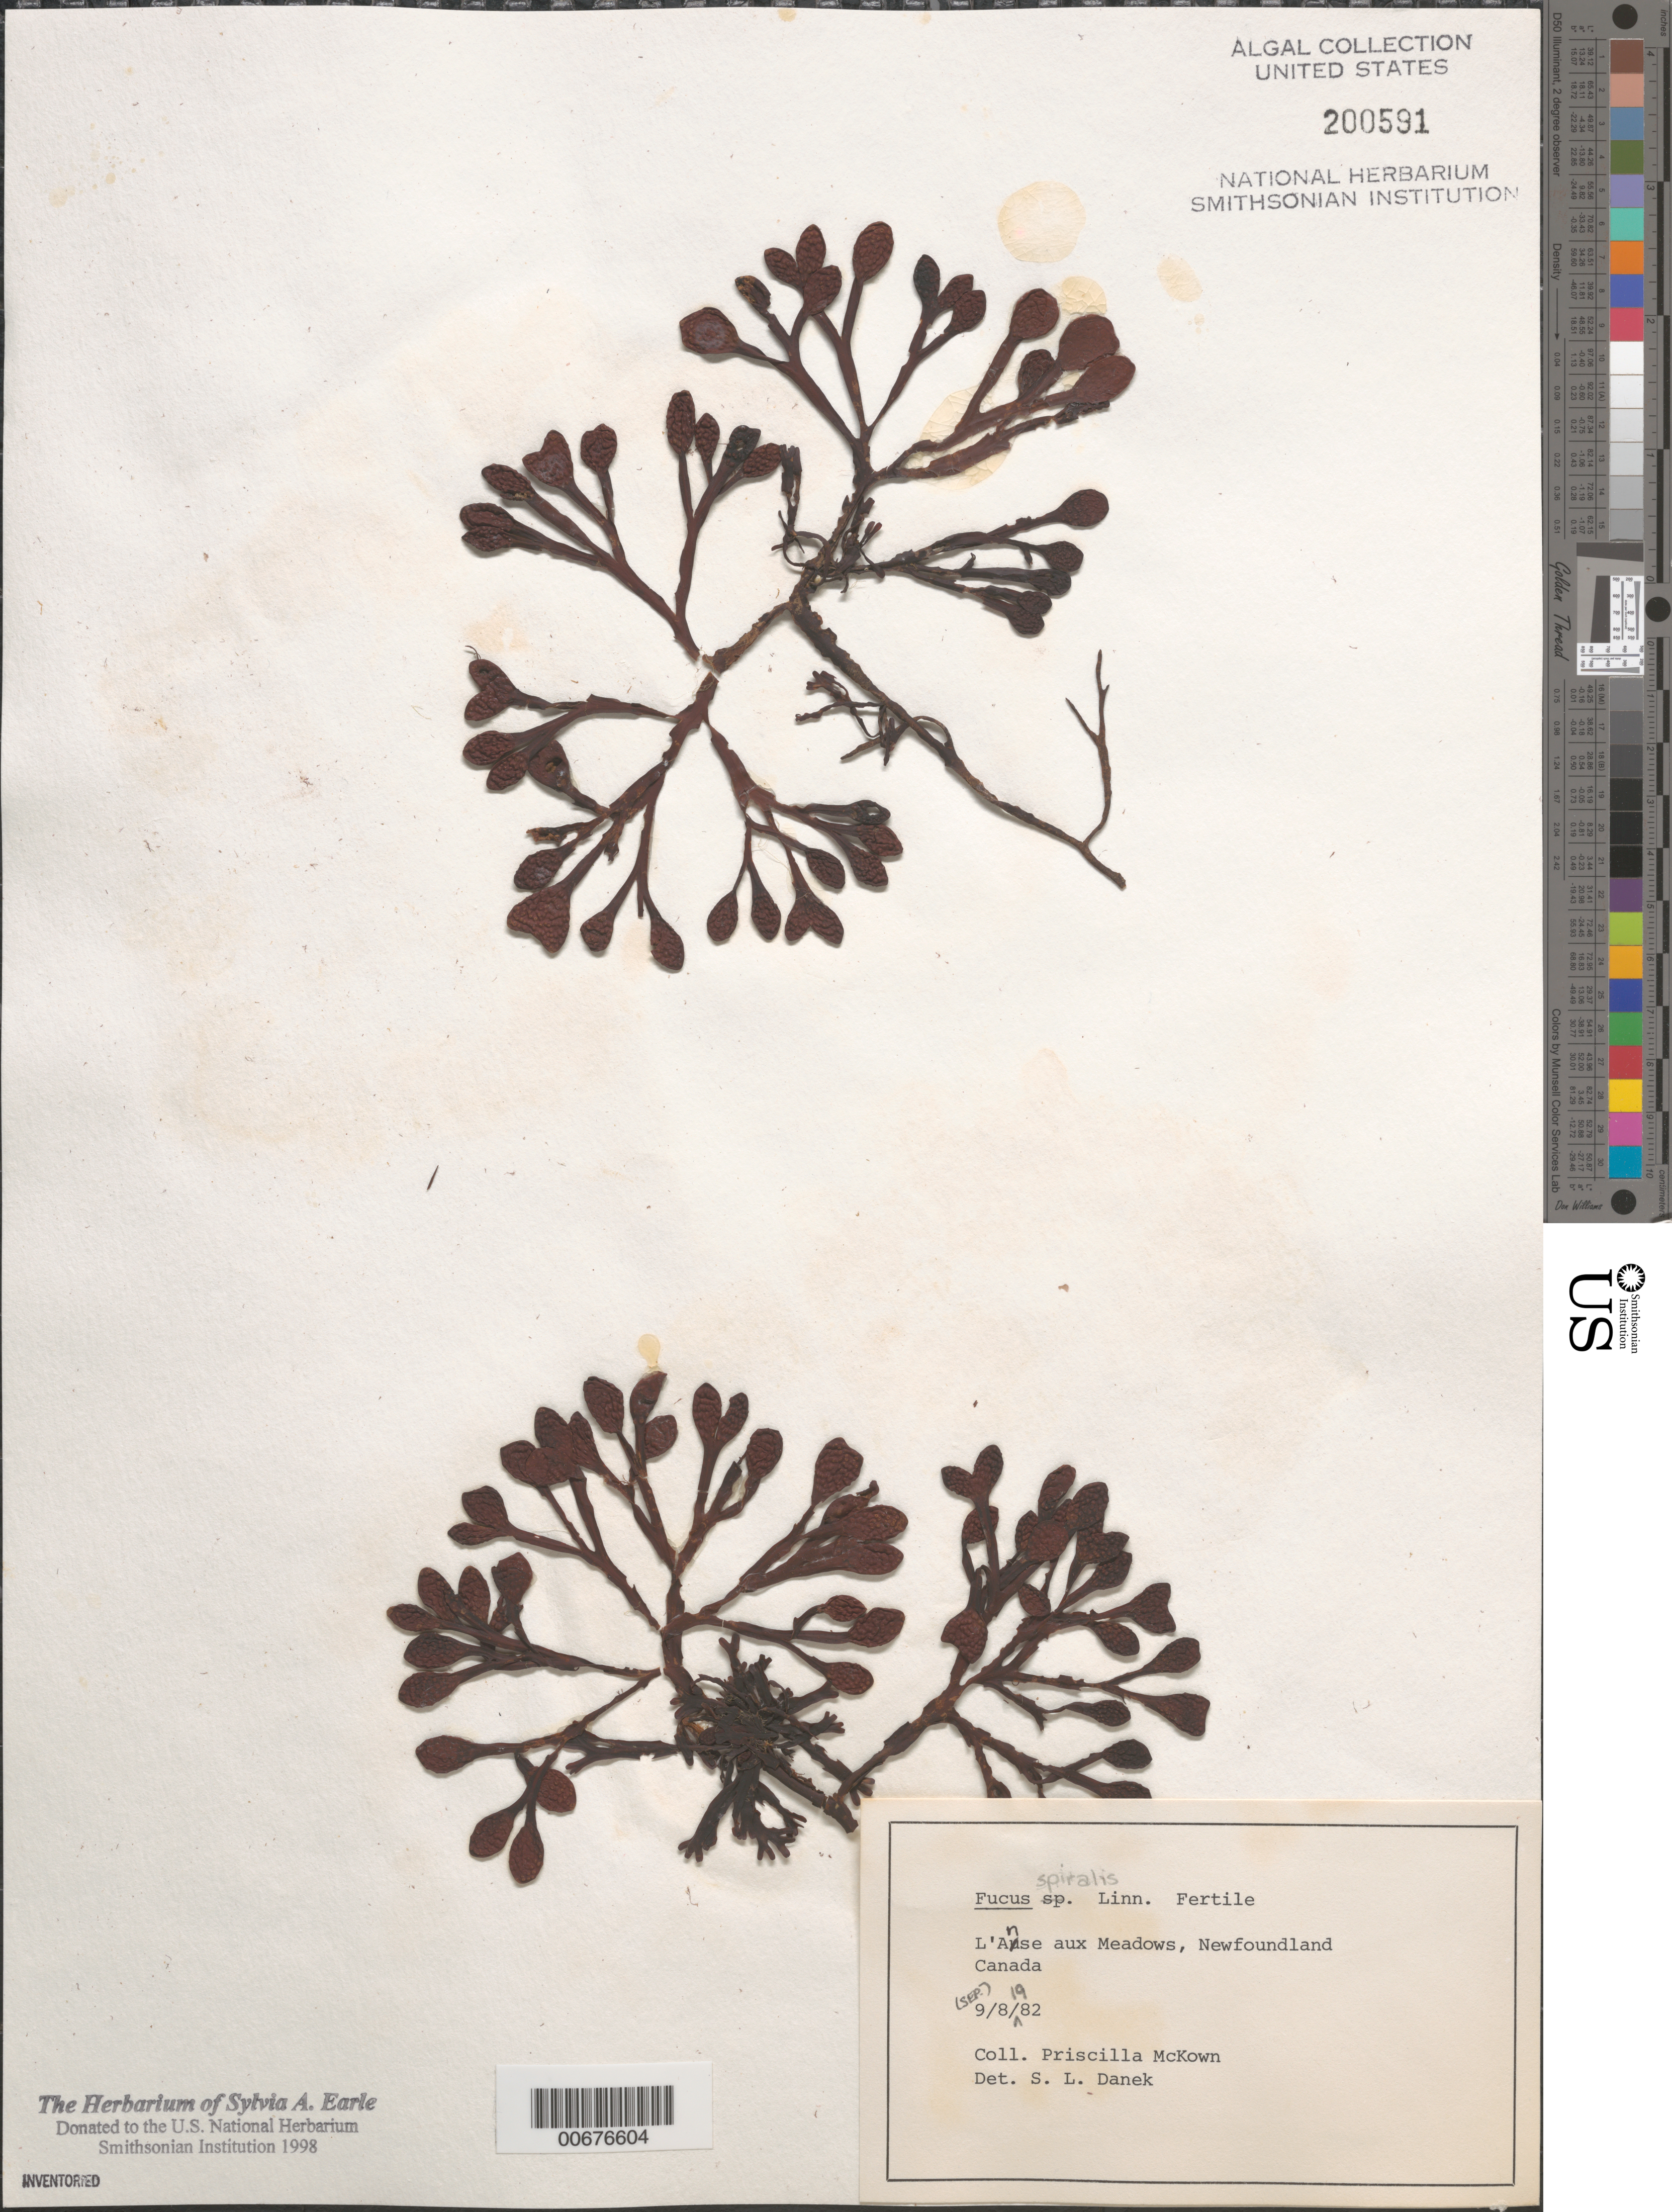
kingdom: Chromista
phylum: Ochrophyta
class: Phaeophyceae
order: Fucales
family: Fucaceae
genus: Fucus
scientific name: Fucus spiralis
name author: L.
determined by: Danek, S. L.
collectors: P. McKown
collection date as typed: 08 Sep 1982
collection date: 1982-09-08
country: Canada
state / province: Newfoundland and Labrador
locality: L'Anse aux Meadows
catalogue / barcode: US 200591